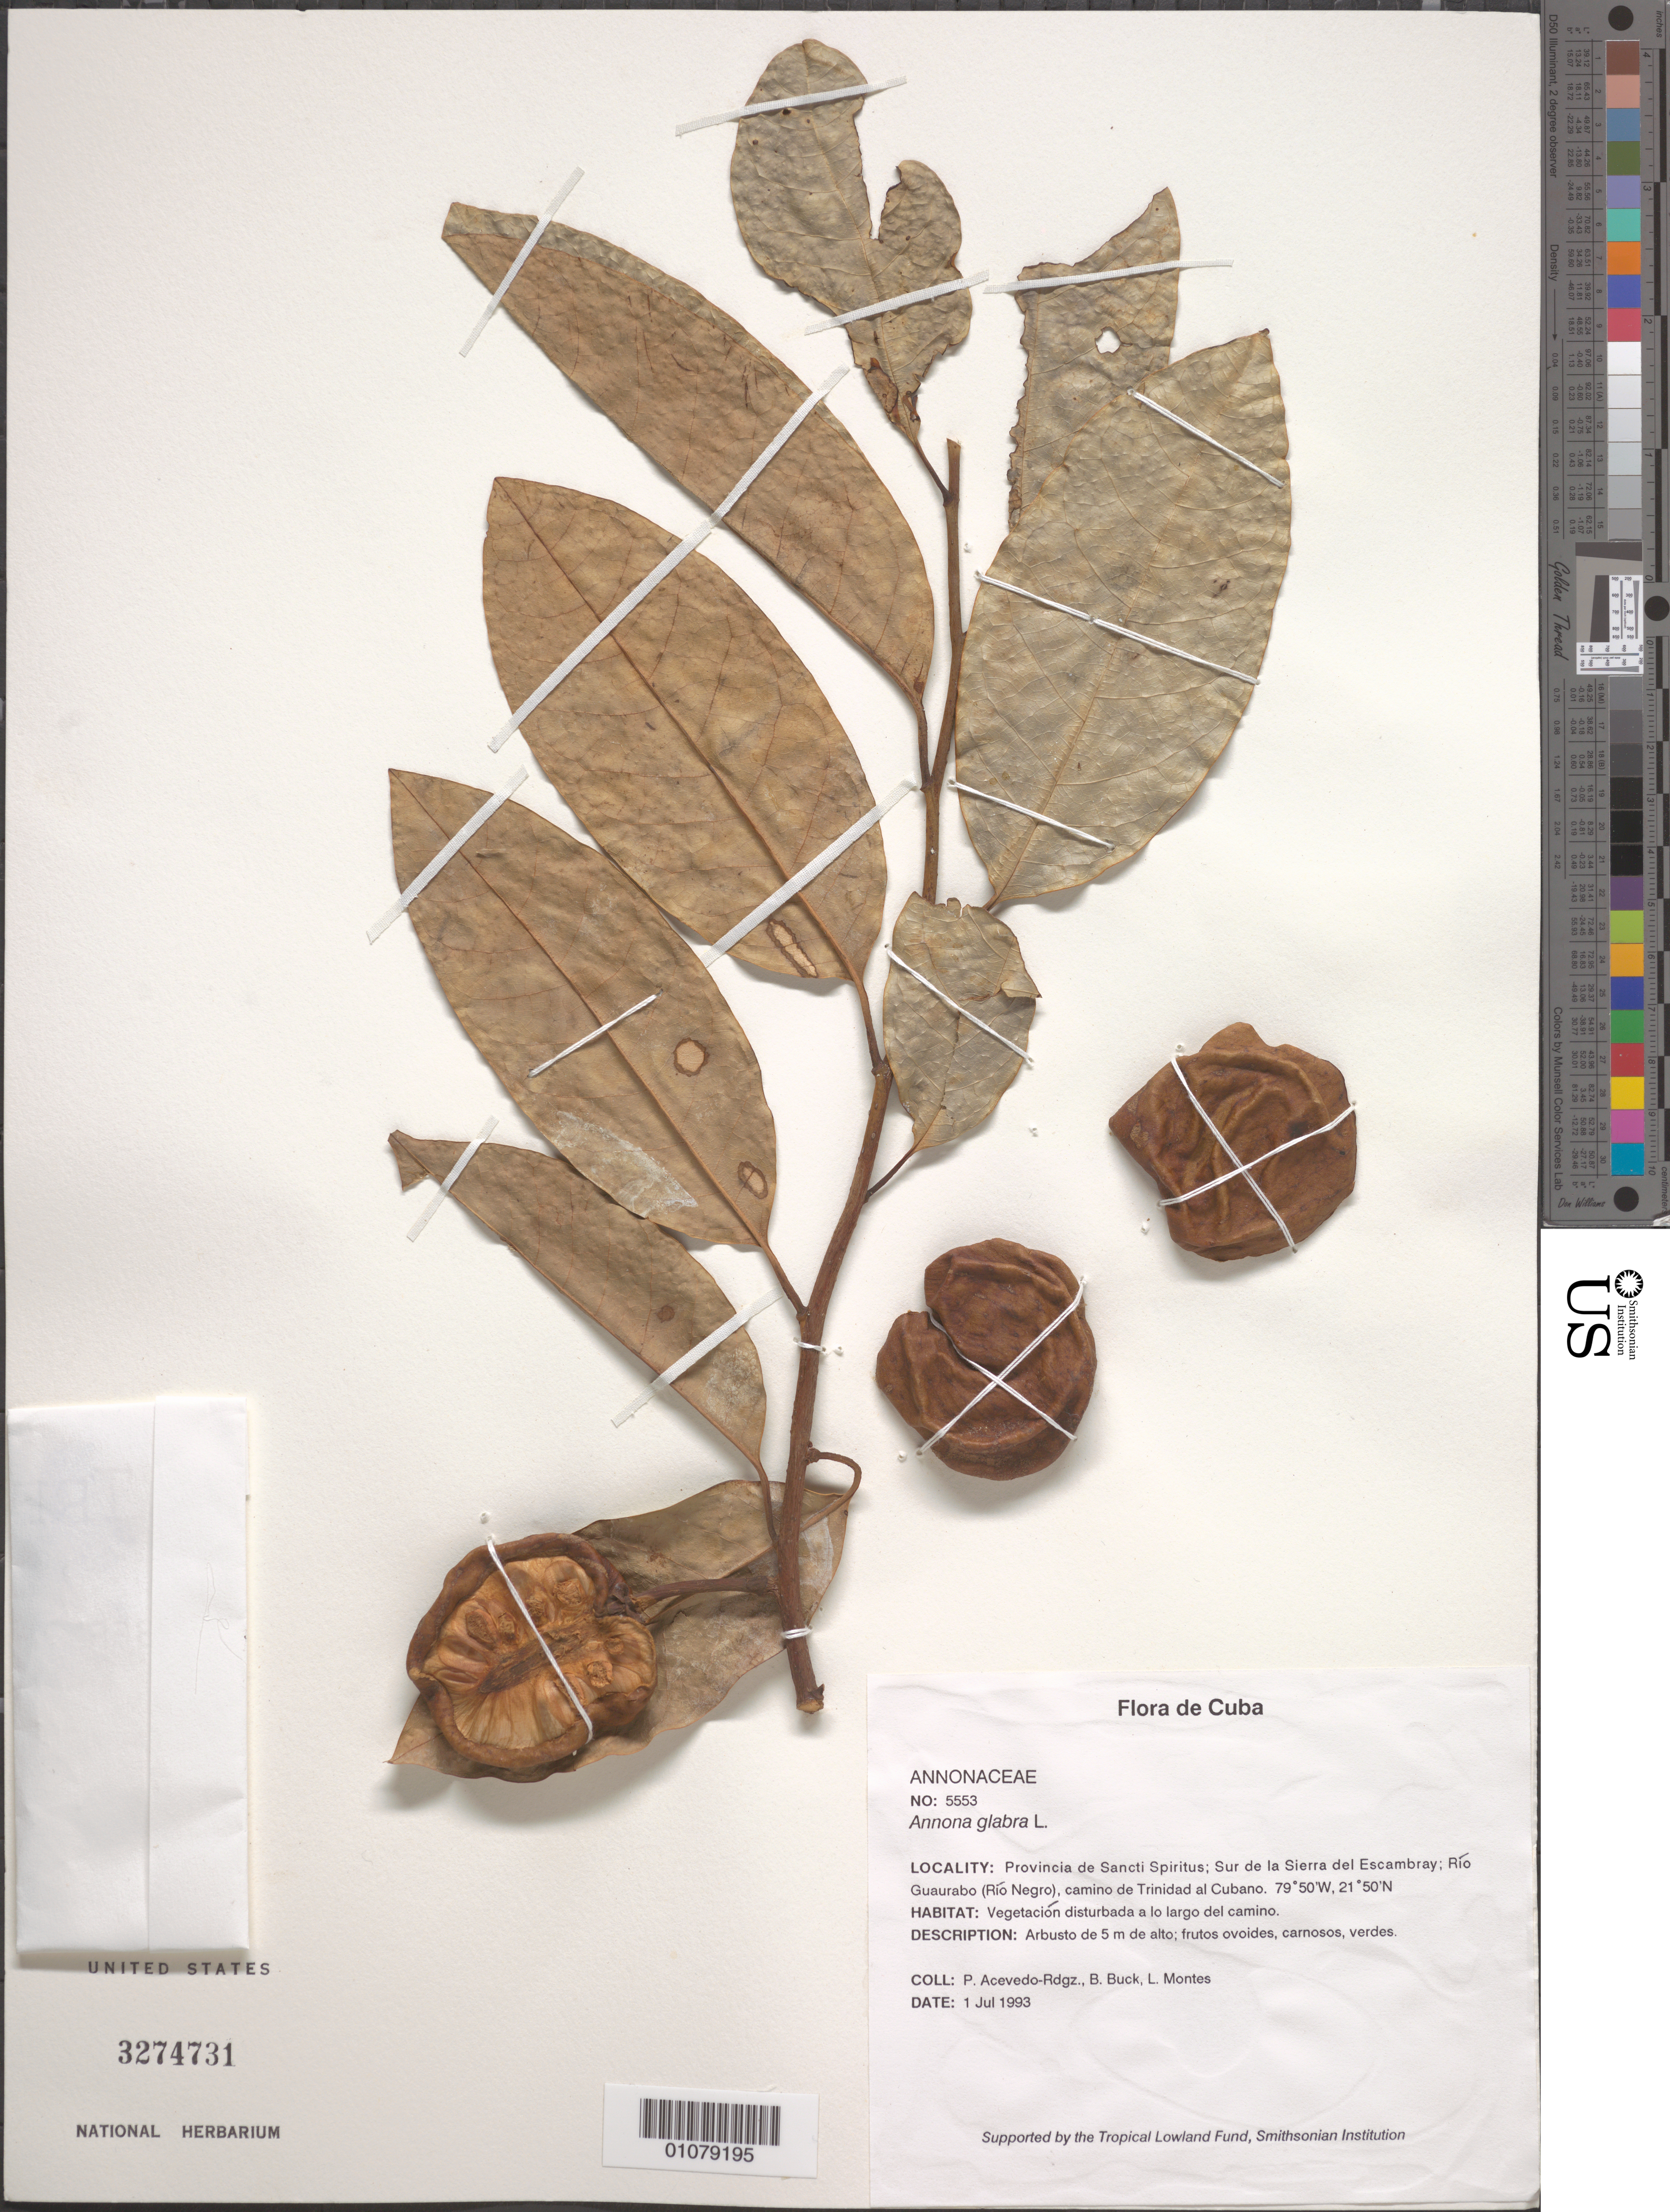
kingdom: Plantae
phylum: Tracheophyta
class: Magnoliopsida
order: Magnoliales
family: Annonaceae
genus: Annona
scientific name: Annona glabra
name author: L.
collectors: P. Acevedo-Rodr., B. Buck & L. Montes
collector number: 5553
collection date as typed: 01 Jul 1993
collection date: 1993-07-01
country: Cuba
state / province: Sancti Spiritus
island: Cuba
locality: Sur de la Sierra del Escambray; Rio Guaurabo (Rio Negro), camino de Trinidad al Cubano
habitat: Vegetacion disturbada a lo largo del camino.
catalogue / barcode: US 3274731